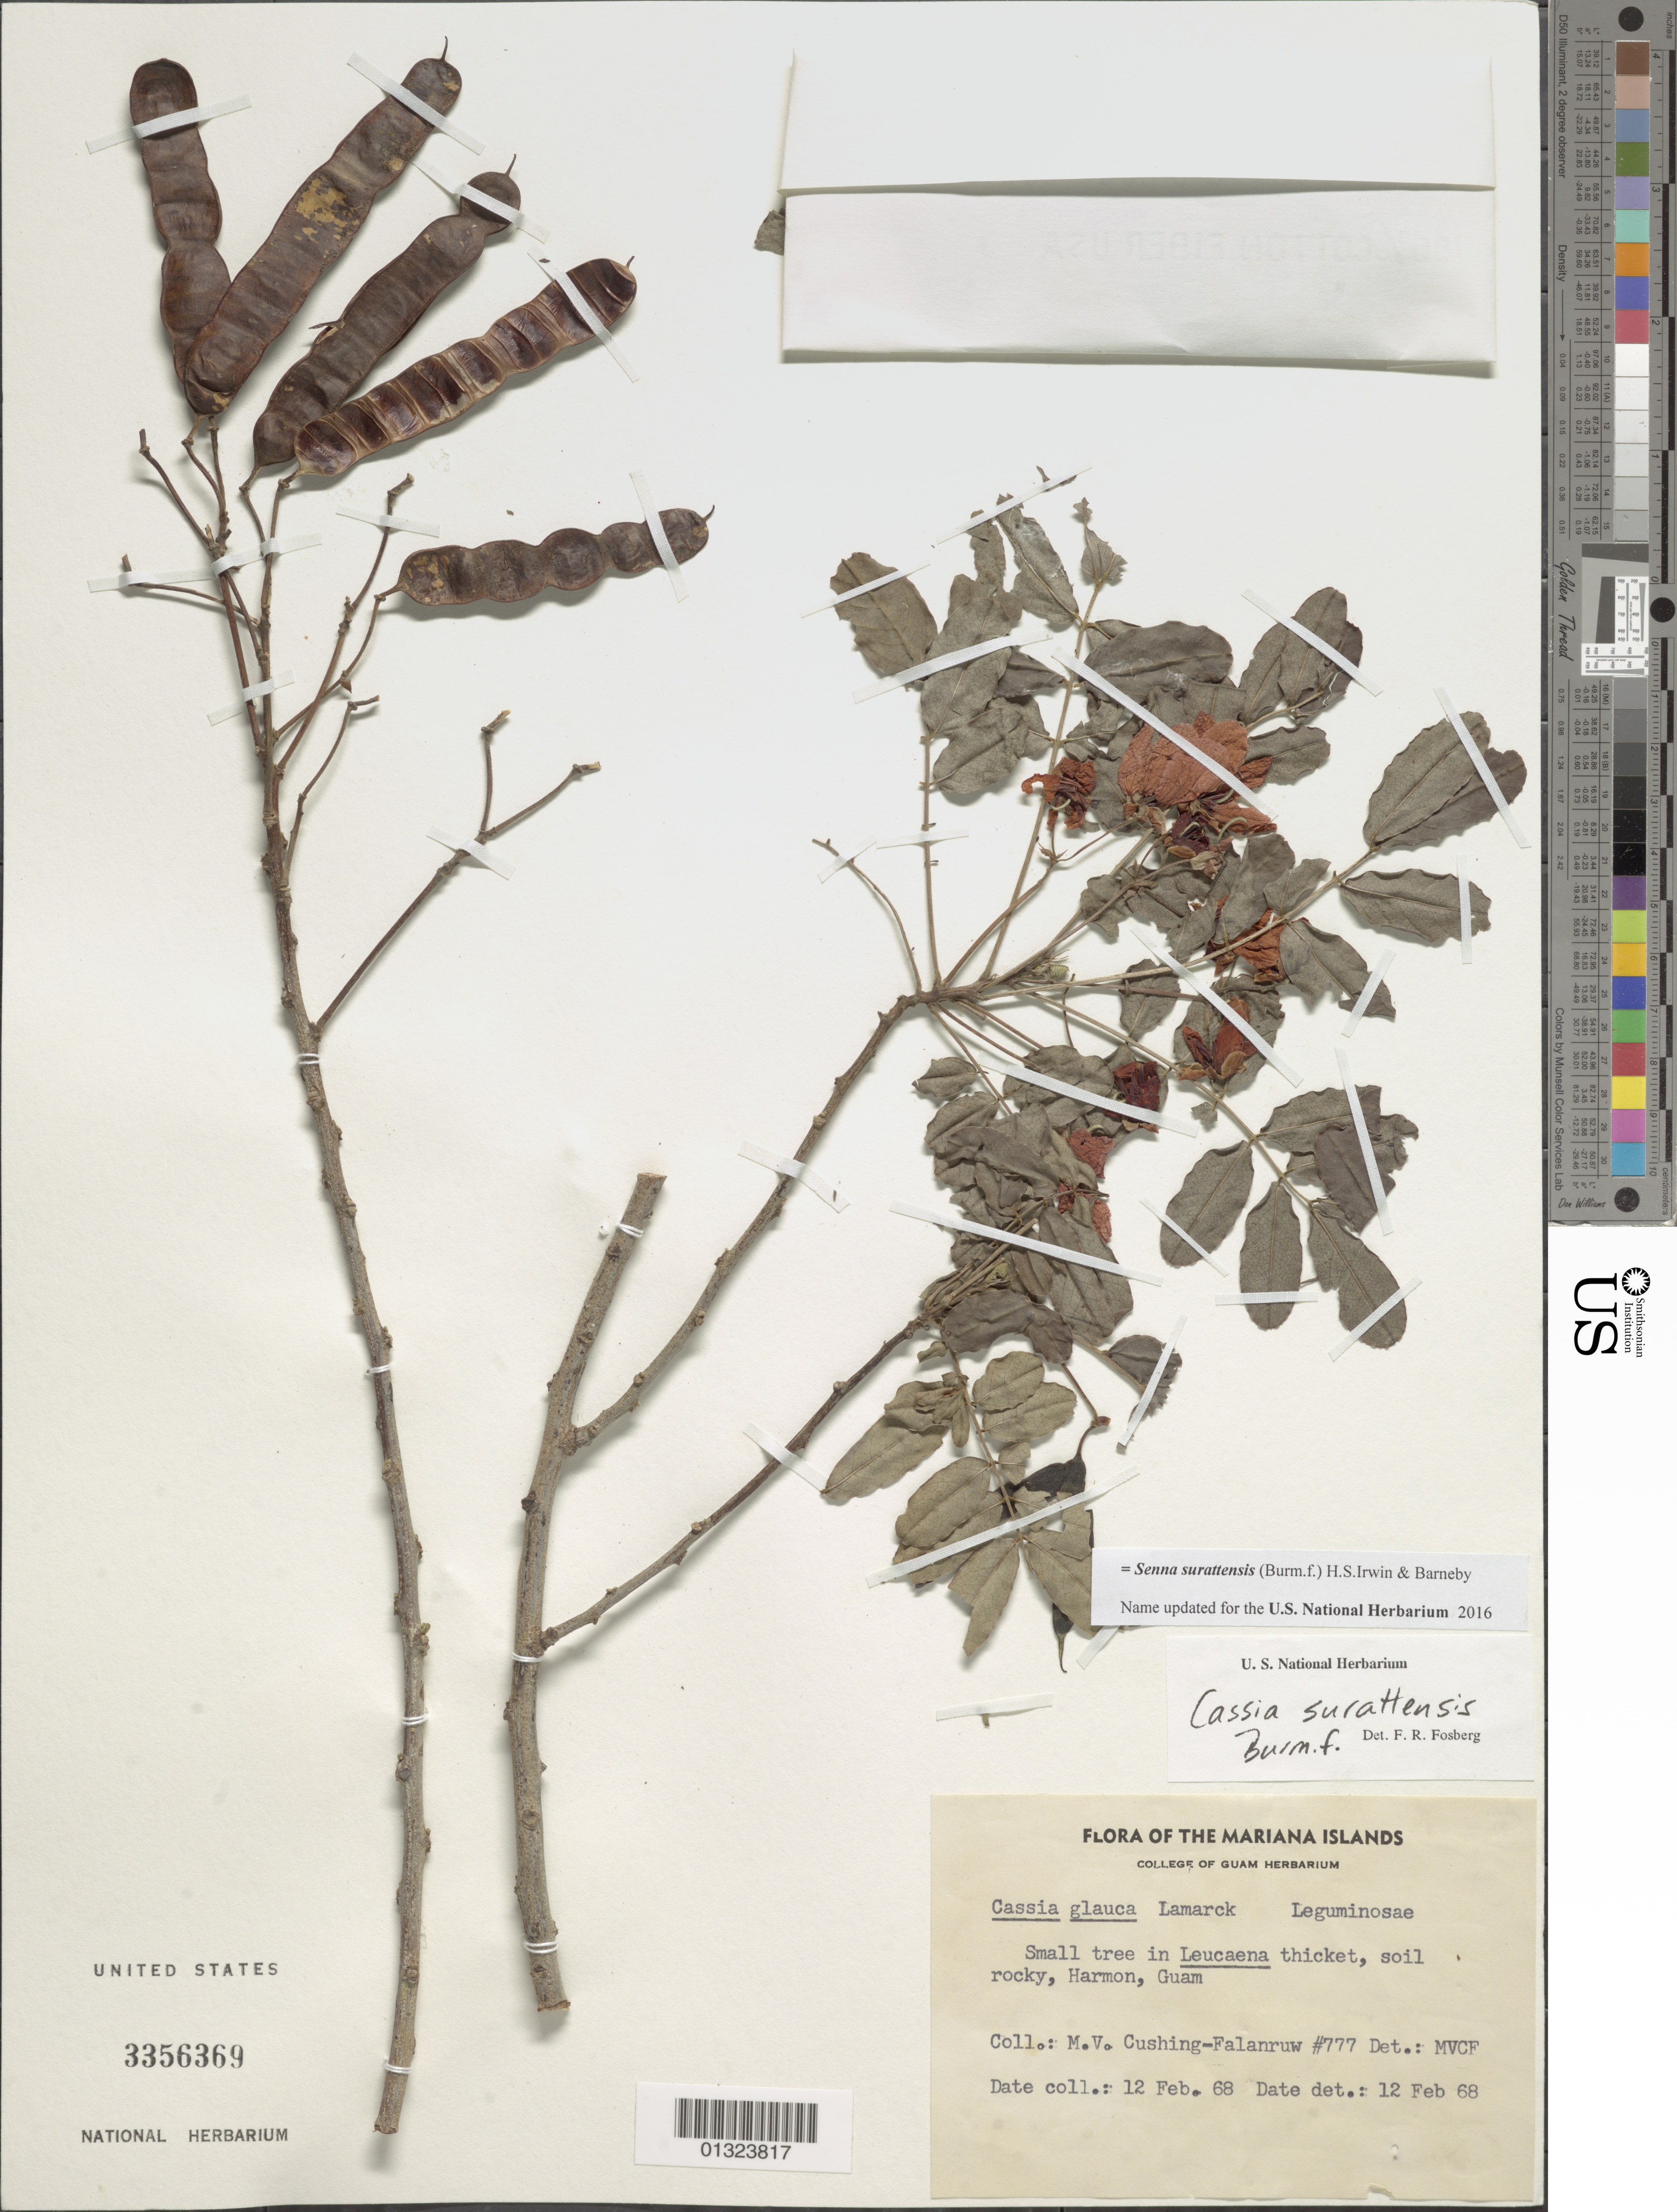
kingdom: Plantae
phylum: Tracheophyta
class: Magnoliopsida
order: Fabales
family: Fabaceae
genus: Senna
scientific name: Senna timorensis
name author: (DC.) H.S. Irwin & Barneby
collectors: M. V. Falanruw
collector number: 777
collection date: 1969-02-12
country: Guam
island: Guam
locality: Harmon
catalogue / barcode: US 3356369